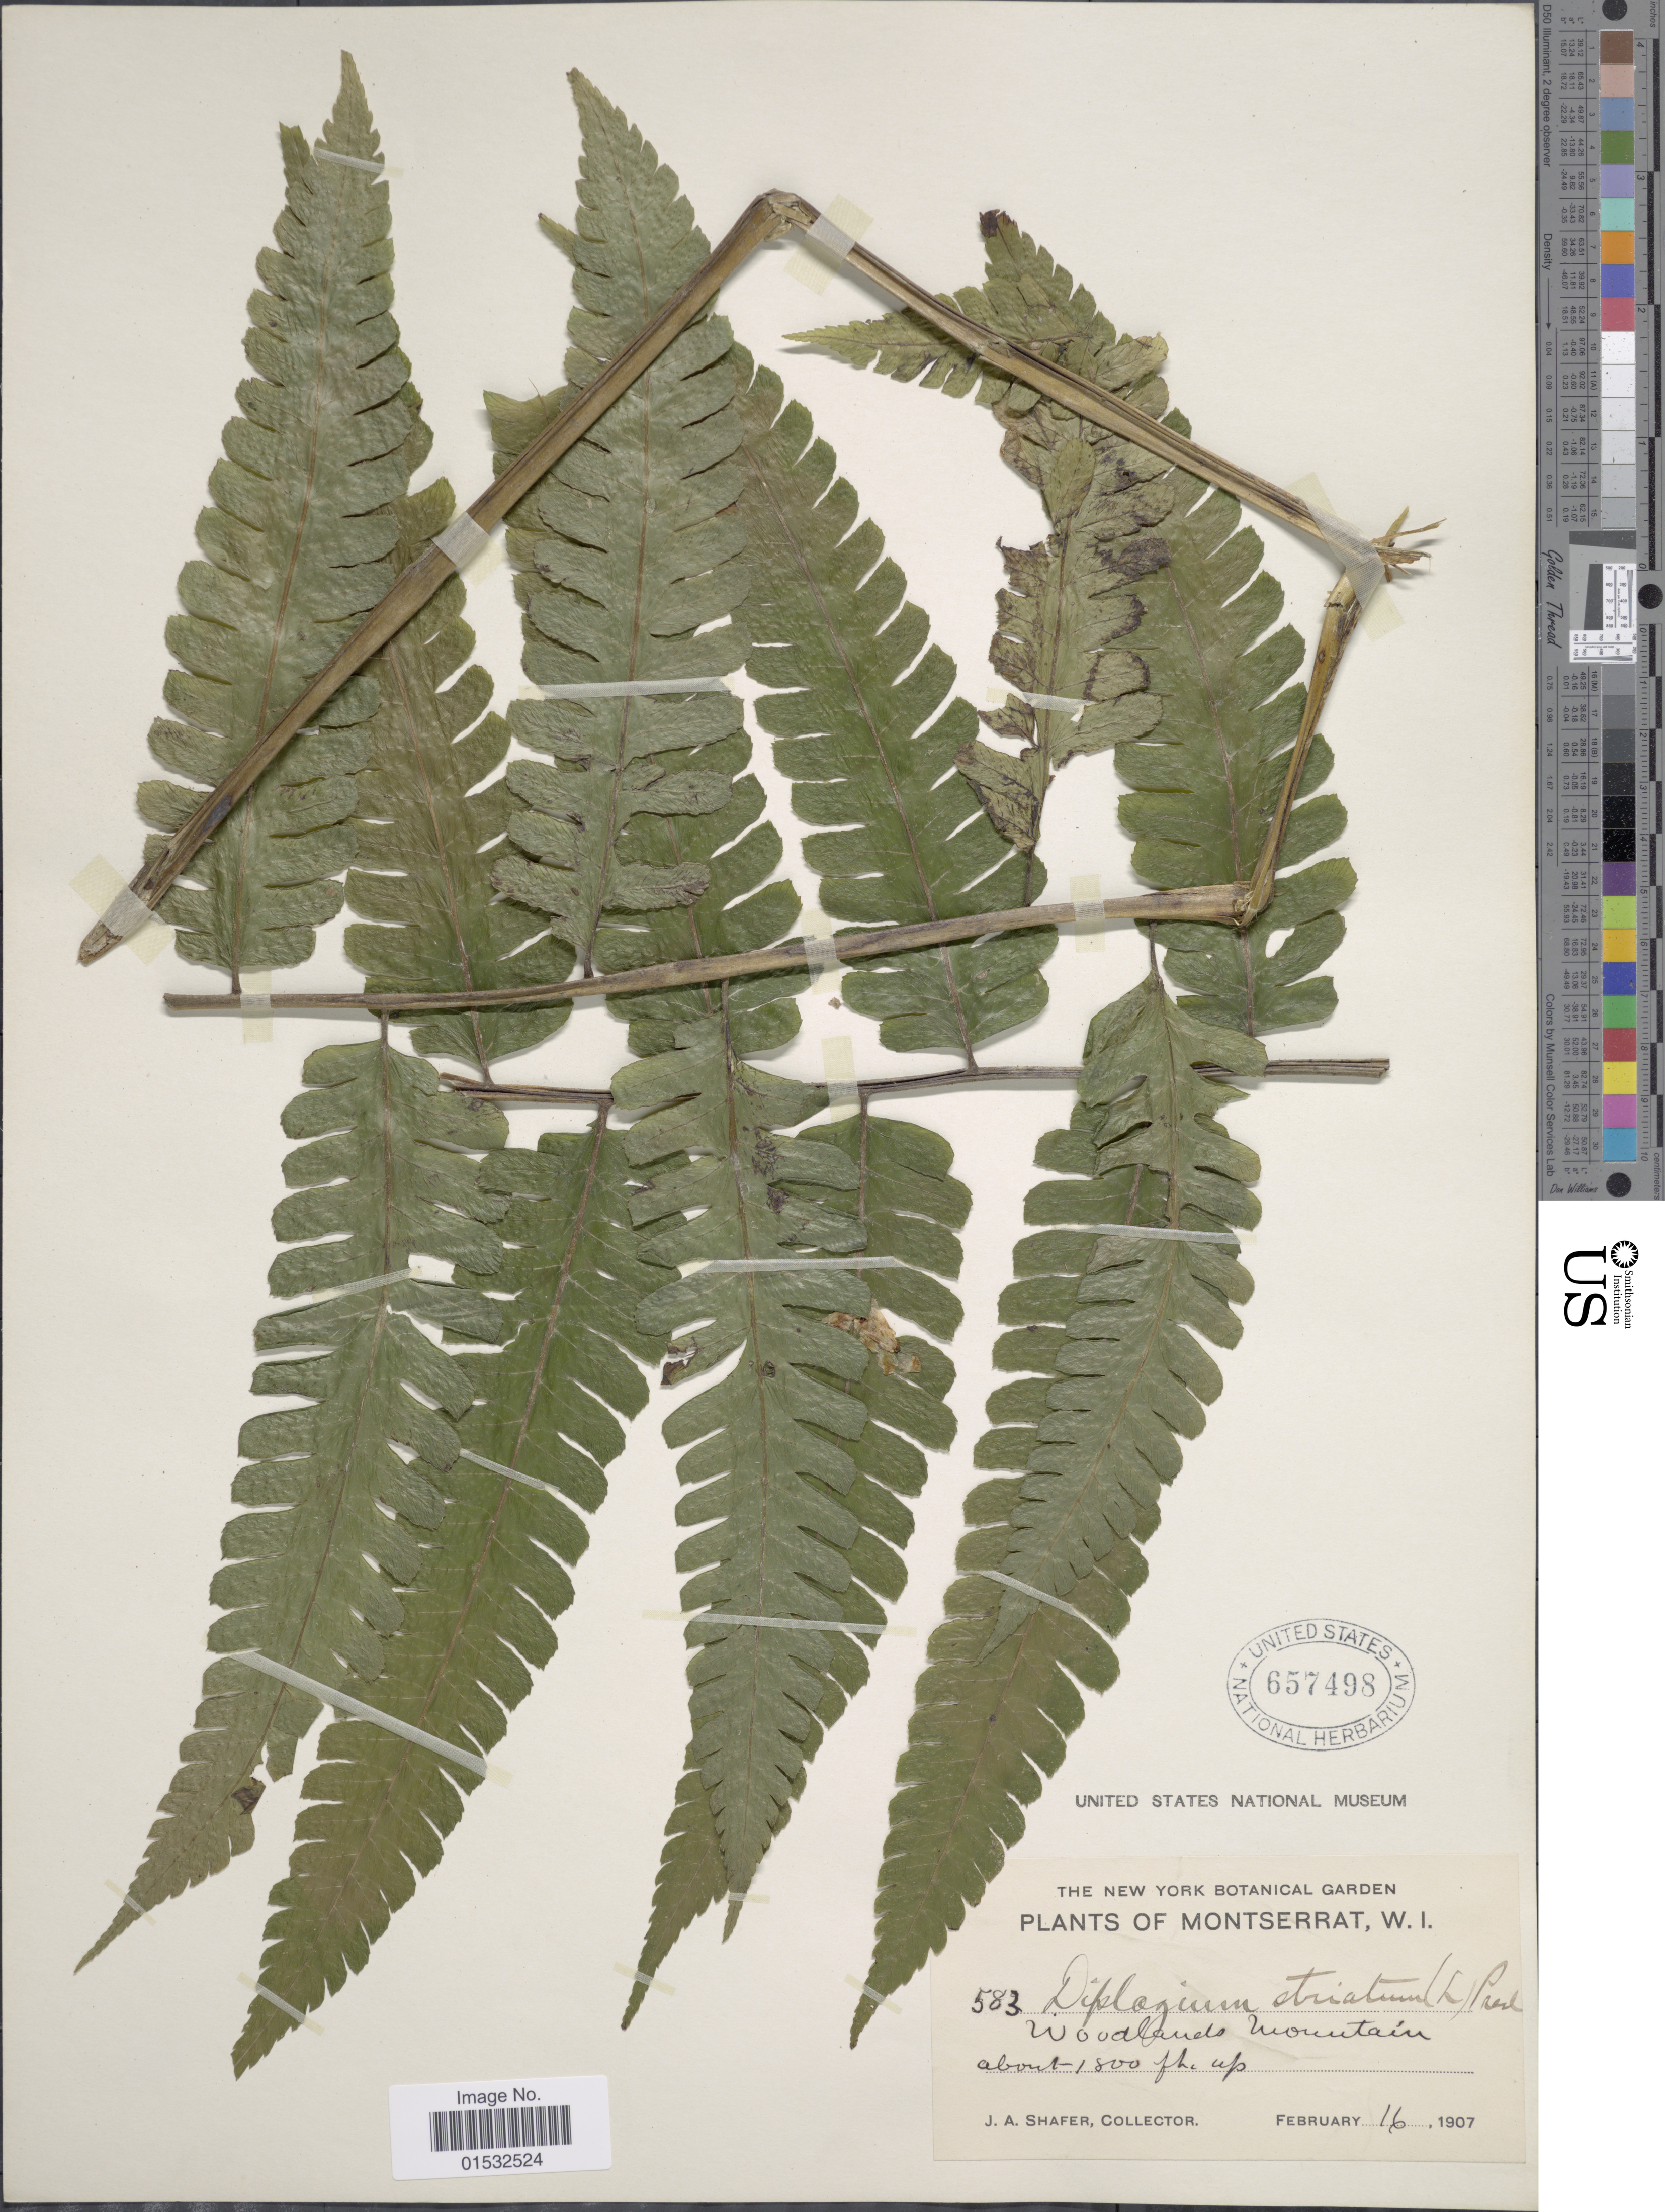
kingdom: Plantae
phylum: Tracheophyta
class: Polypodiopsida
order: Polypodiales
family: Athyriaceae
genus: Diplazium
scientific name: Diplazium striatum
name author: (L.) C. Presl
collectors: J. A. Shafer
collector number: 583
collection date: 1907-02-16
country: Montserrat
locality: W. I. Woodlands Mountain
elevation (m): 549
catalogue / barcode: US 657498